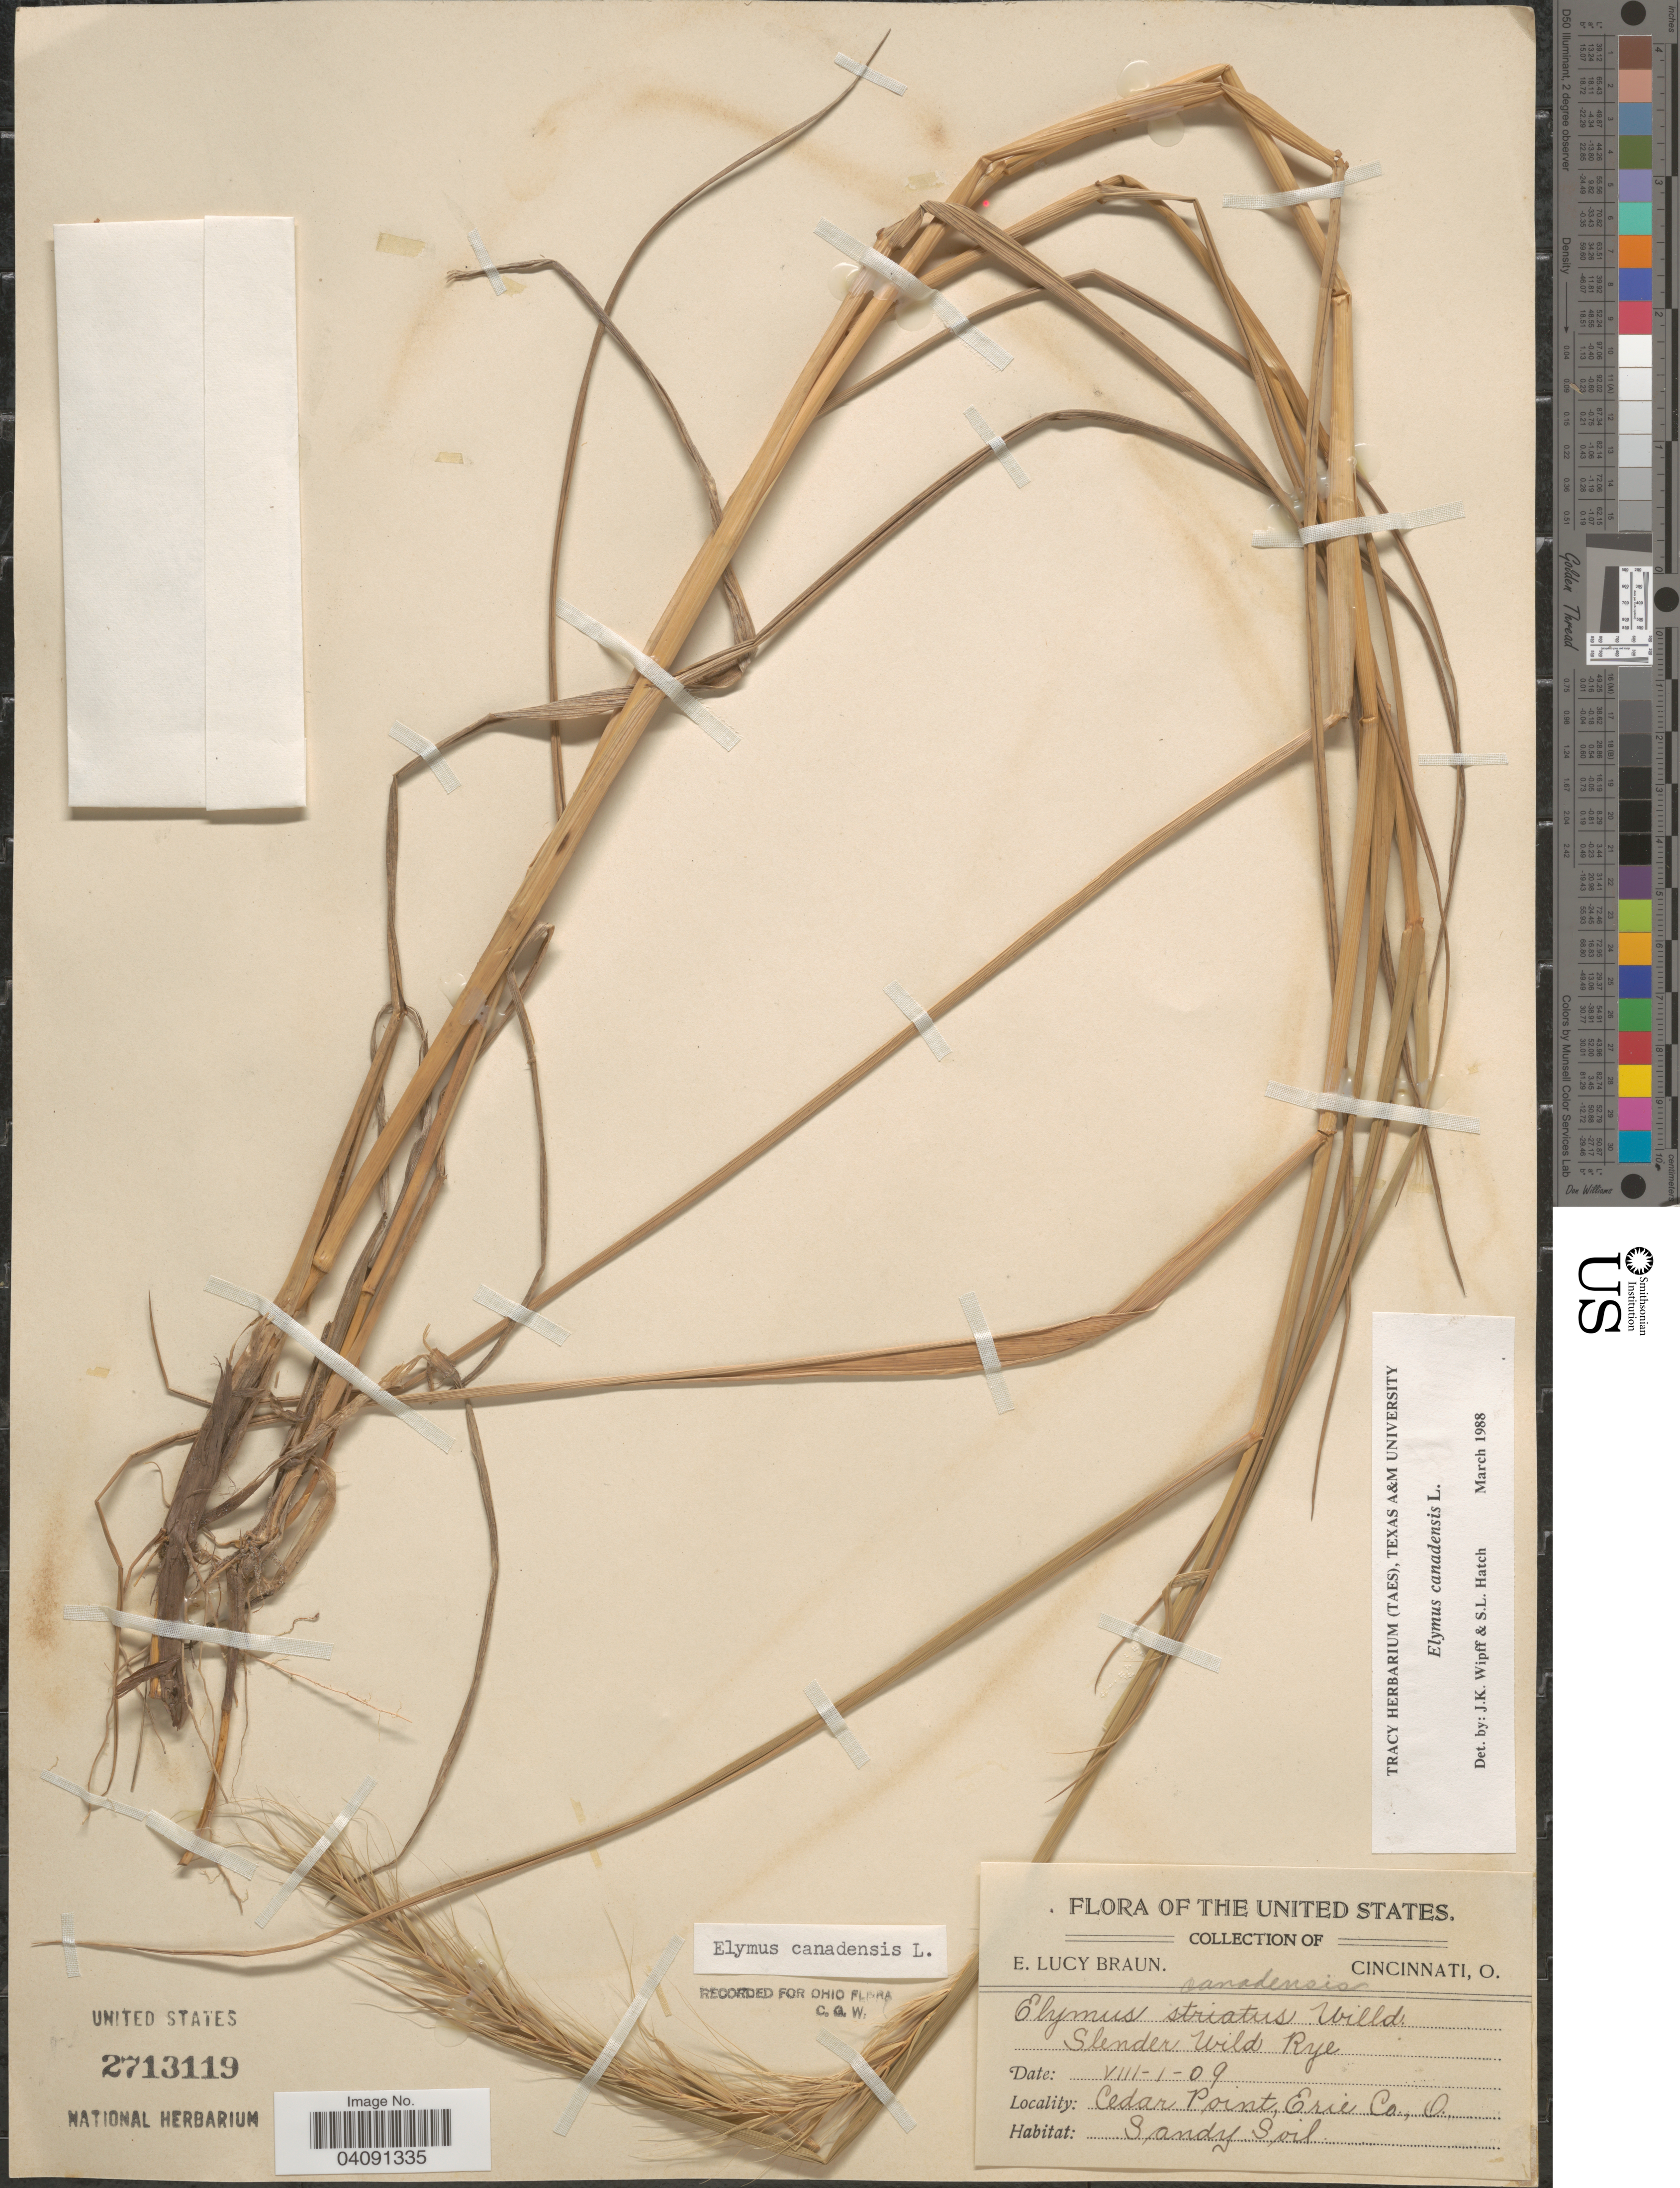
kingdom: Plantae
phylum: Tracheophyta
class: Liliopsida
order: Poales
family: Poaceae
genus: Elymus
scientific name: Elymus canadensis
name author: L.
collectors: E. L. Braun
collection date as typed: Transcribed d/m/y: 1/8/9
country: United States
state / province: Ohio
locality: Slender Wild Rye. Cedar Point; Erie Co.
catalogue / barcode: US 2713119